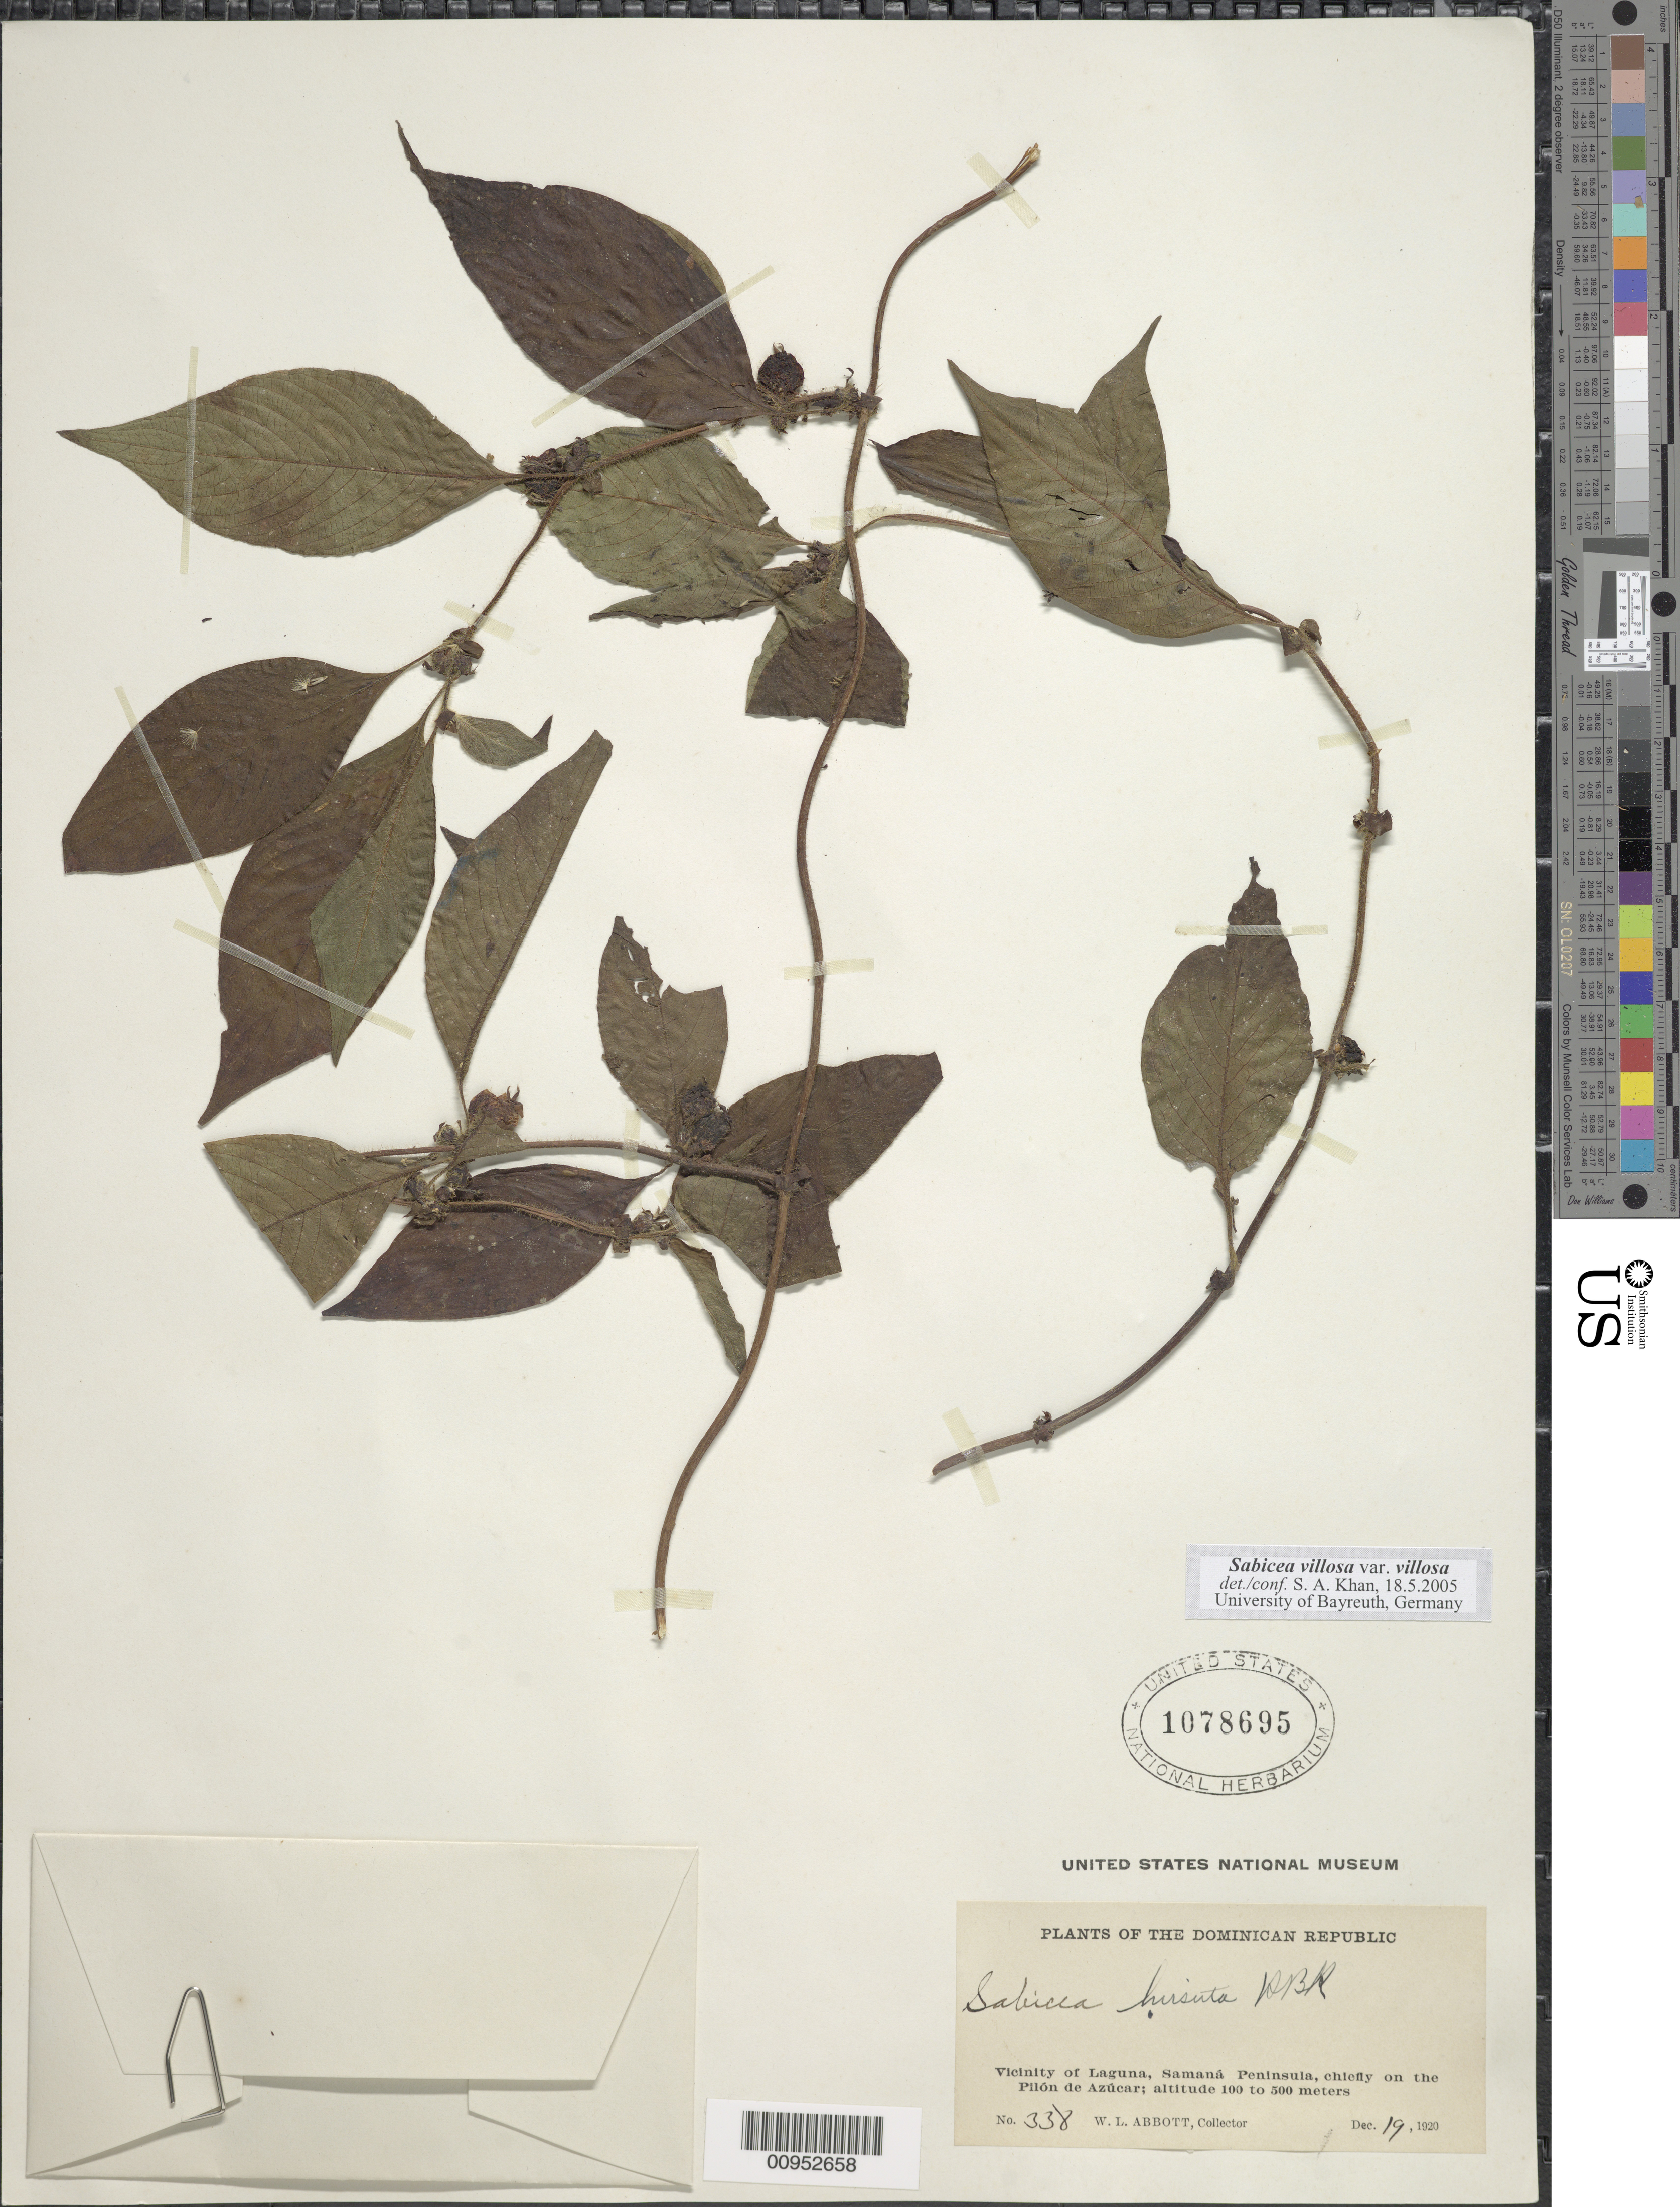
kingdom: Plantae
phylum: Tracheophyta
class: Magnoliopsida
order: Gentianales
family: Rubiaceae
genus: Sabicea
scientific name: Sabicea villosa var. villosa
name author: Willd. ex Roem. & Schult.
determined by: Khan, Saleh A.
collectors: W. L. Abbott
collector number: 338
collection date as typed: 19 Dec 1920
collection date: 1920-12-19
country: Dominican Republic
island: Hispaniola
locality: Vicinity of Laguna, Samaná Peninsula, chiefly on the Pilón de Azúcar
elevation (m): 100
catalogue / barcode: US 1078695